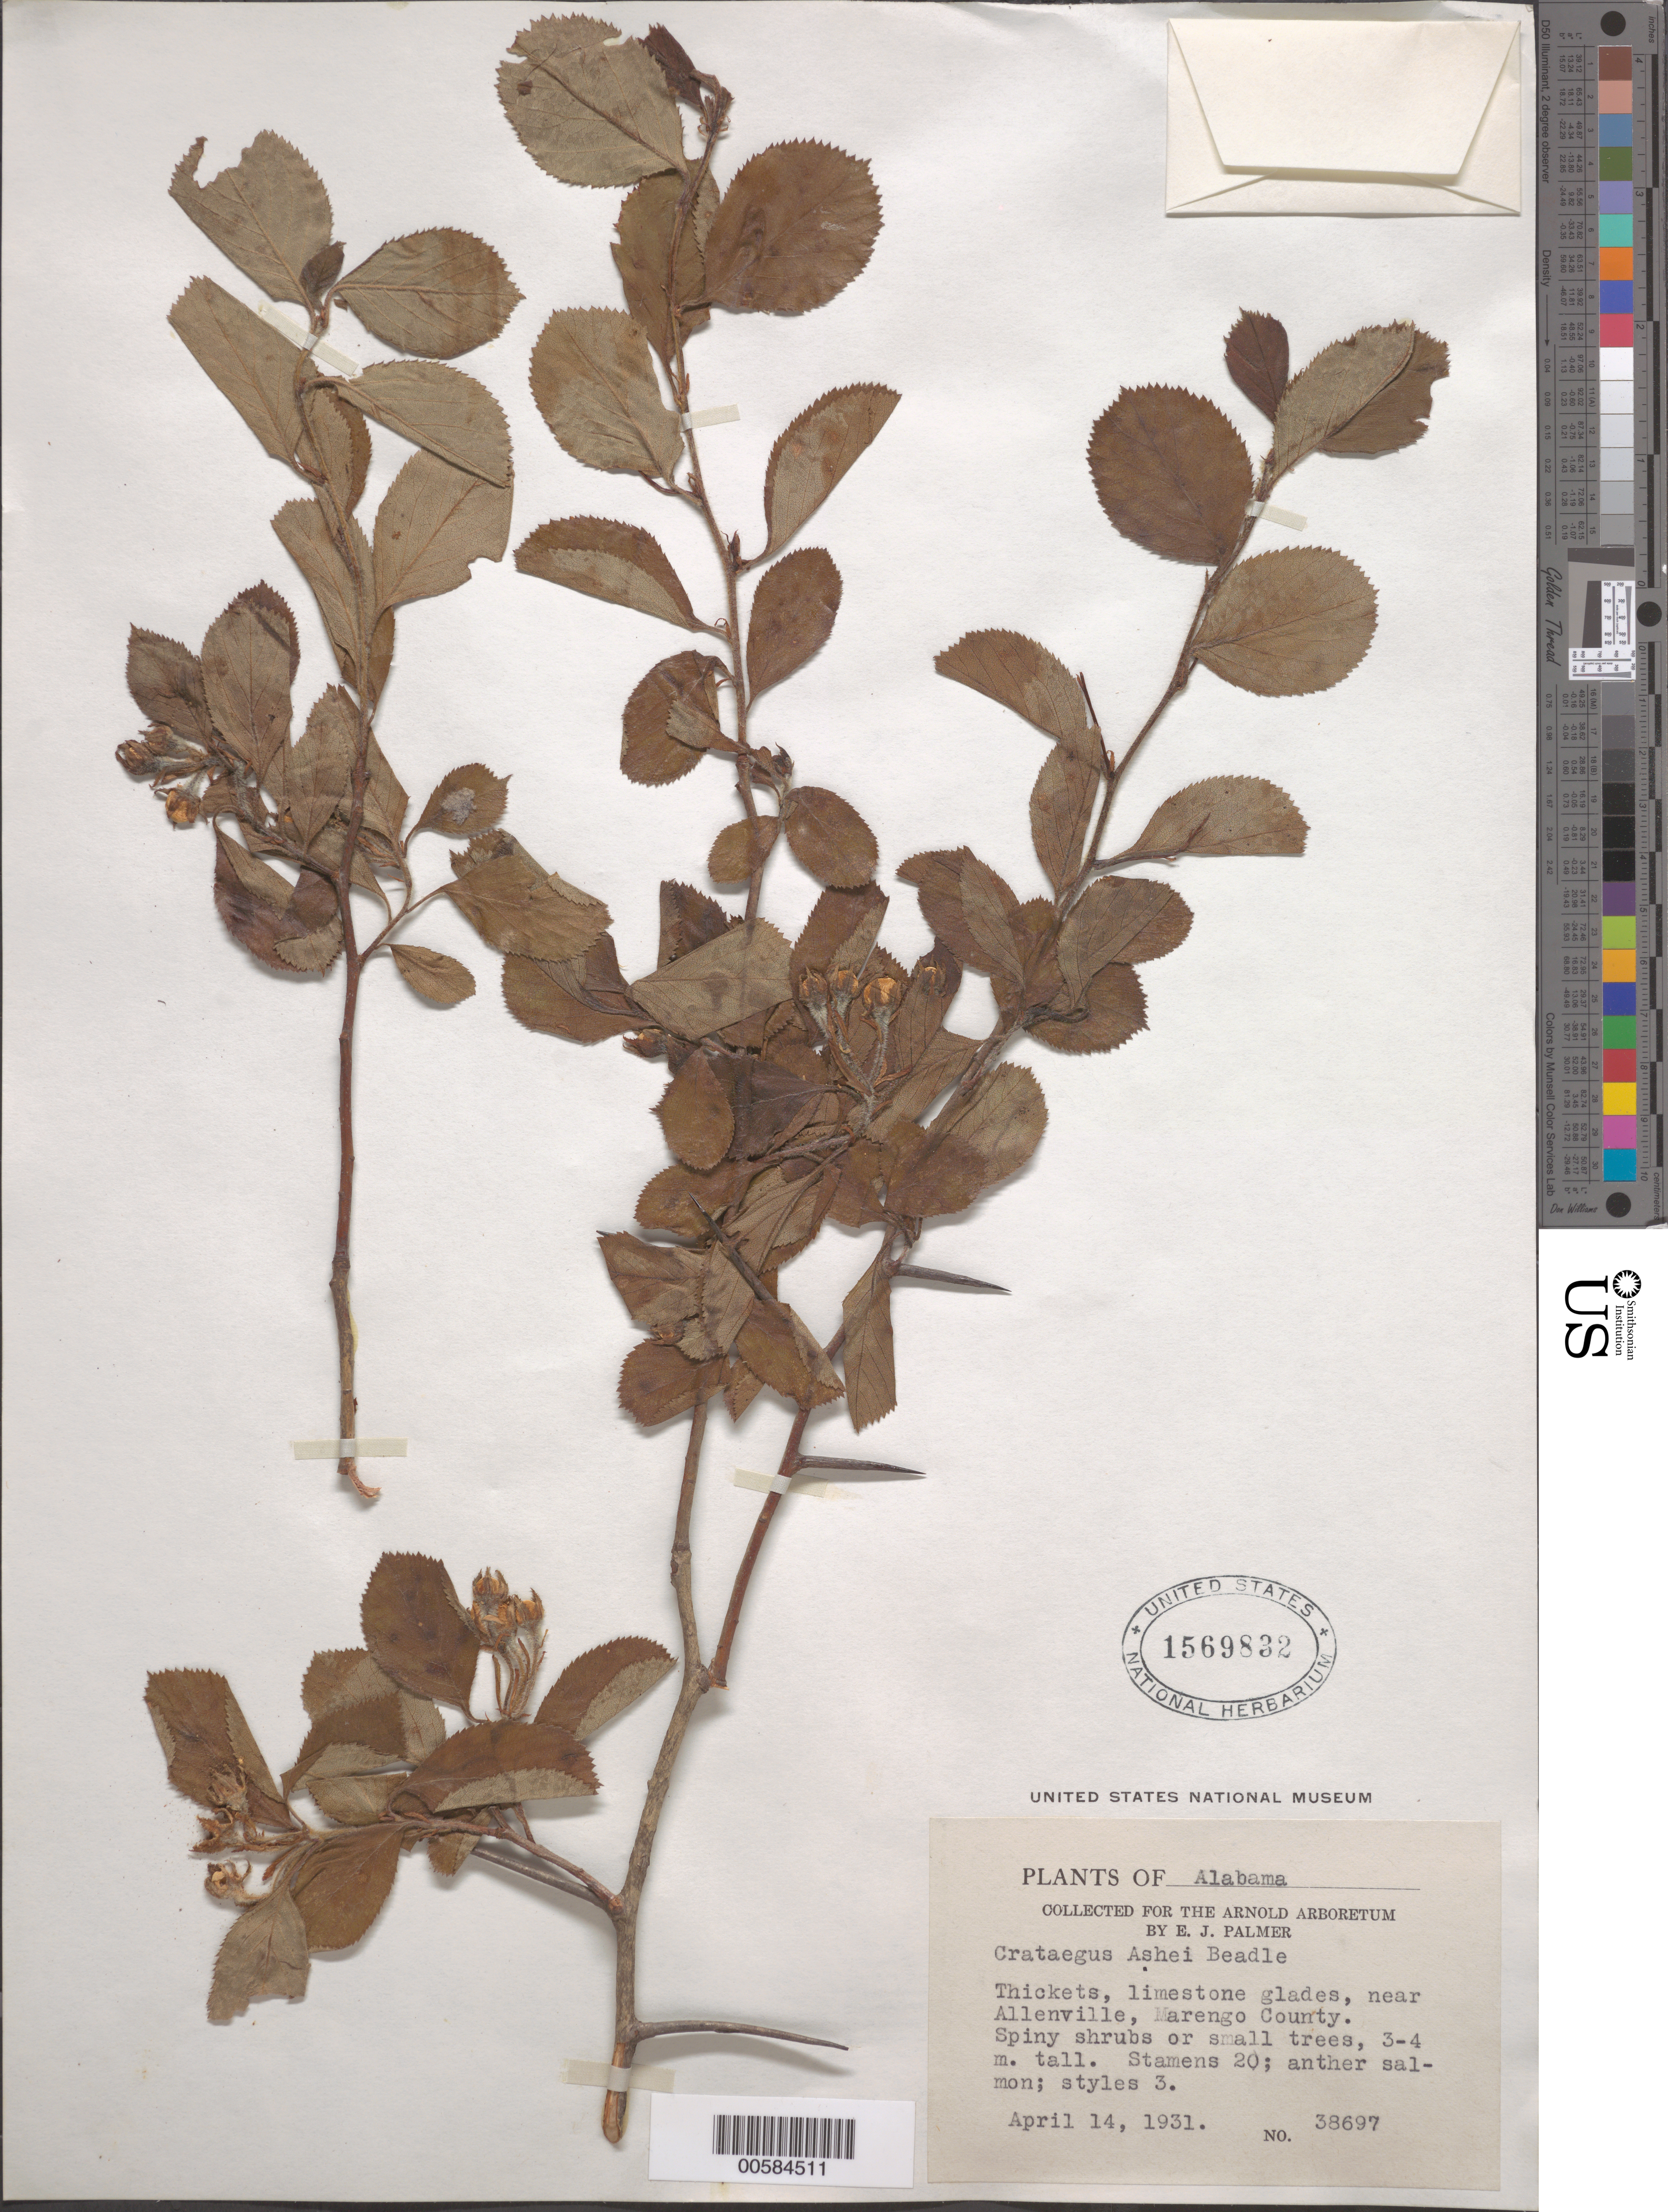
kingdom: Plantae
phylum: Tracheophyta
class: Magnoliopsida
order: Rosales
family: Rosaceae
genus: Crataegus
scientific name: Crataegus ashei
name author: Beadle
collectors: E. J. Palmer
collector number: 38697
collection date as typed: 14 Apr 1931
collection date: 1931-04-14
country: United States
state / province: Alabama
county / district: Marengo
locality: near Allenville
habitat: Thickets, limestone glades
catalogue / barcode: US 1569832